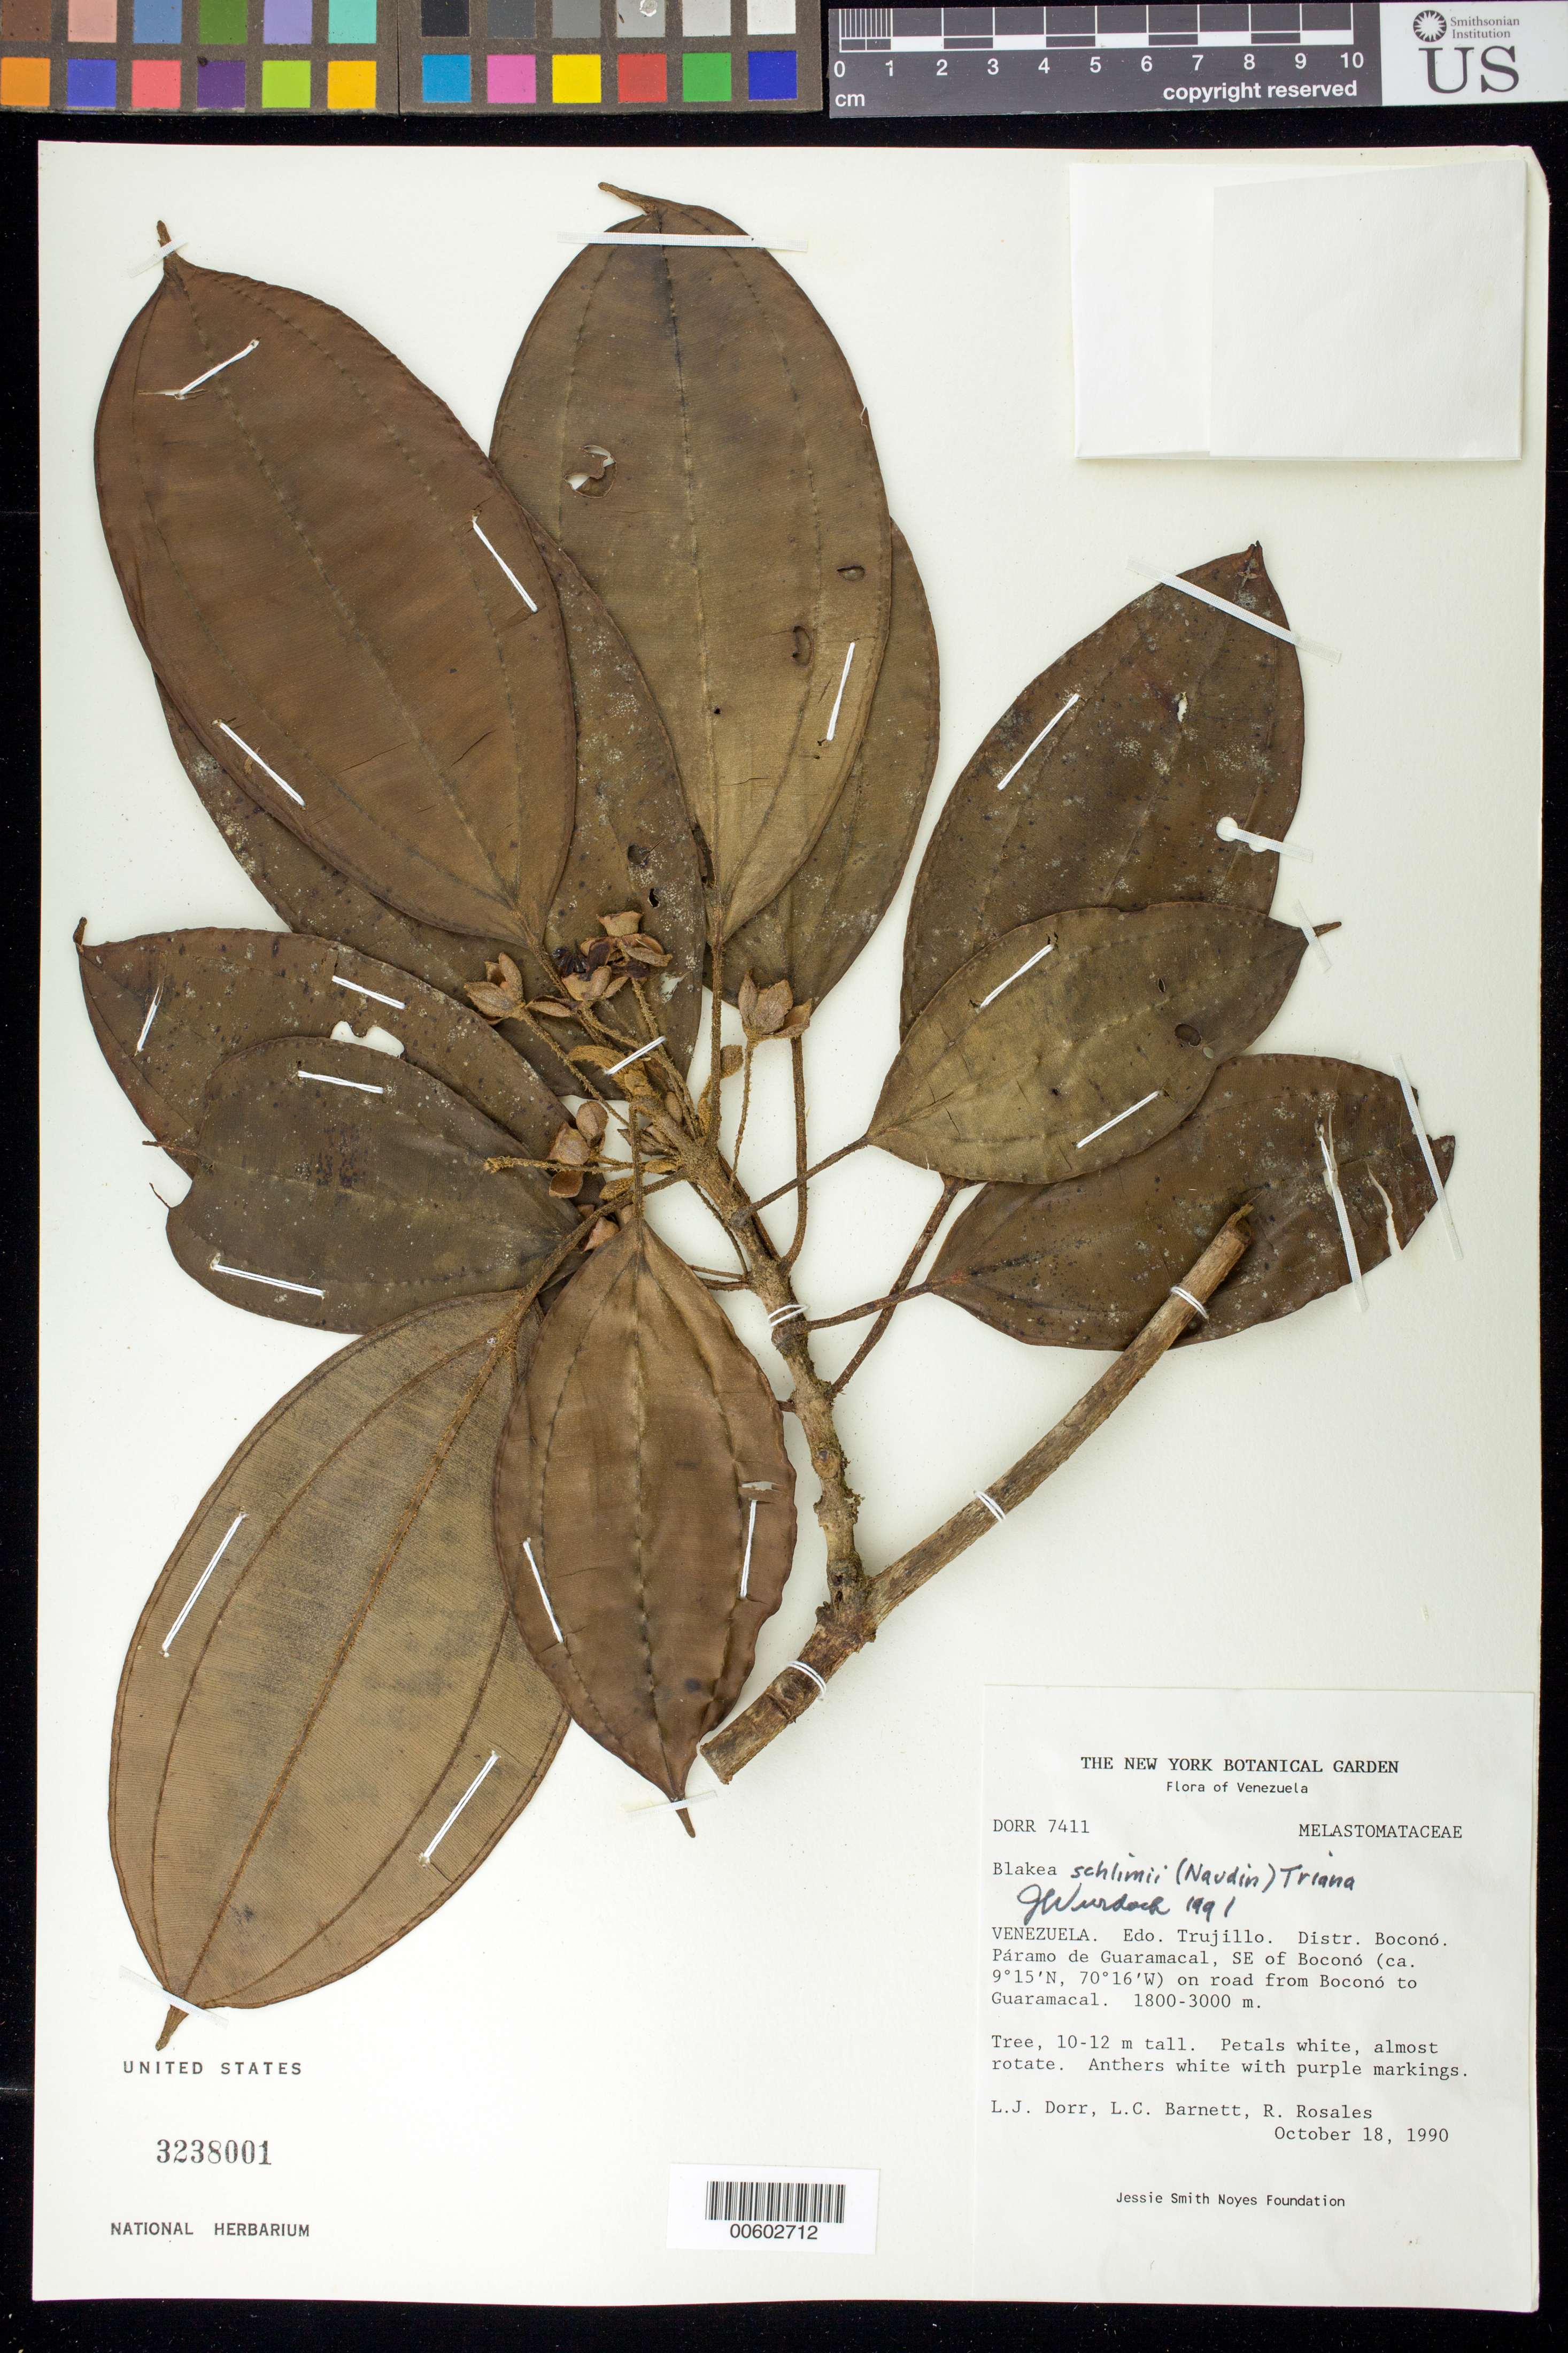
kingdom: Plantae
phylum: Tracheophyta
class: Magnoliopsida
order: Myrtales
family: Melastomataceae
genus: Blakea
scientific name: Blakea schlimii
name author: (Naudin) Triana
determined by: Wurdack, John J., (US), US (UNITED STATES)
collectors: L. J. Dorr, L. C. Barnett & R. Rosales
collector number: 7411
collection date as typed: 18 Oct 1990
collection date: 1990-10-18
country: Venezuela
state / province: Trujillo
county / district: Boconó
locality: Páramo de Guaramacal, SE of Boconó on road from Boconó to Guaramacal.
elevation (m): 1800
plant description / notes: NY, PORT, US, VEN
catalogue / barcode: US 3238001